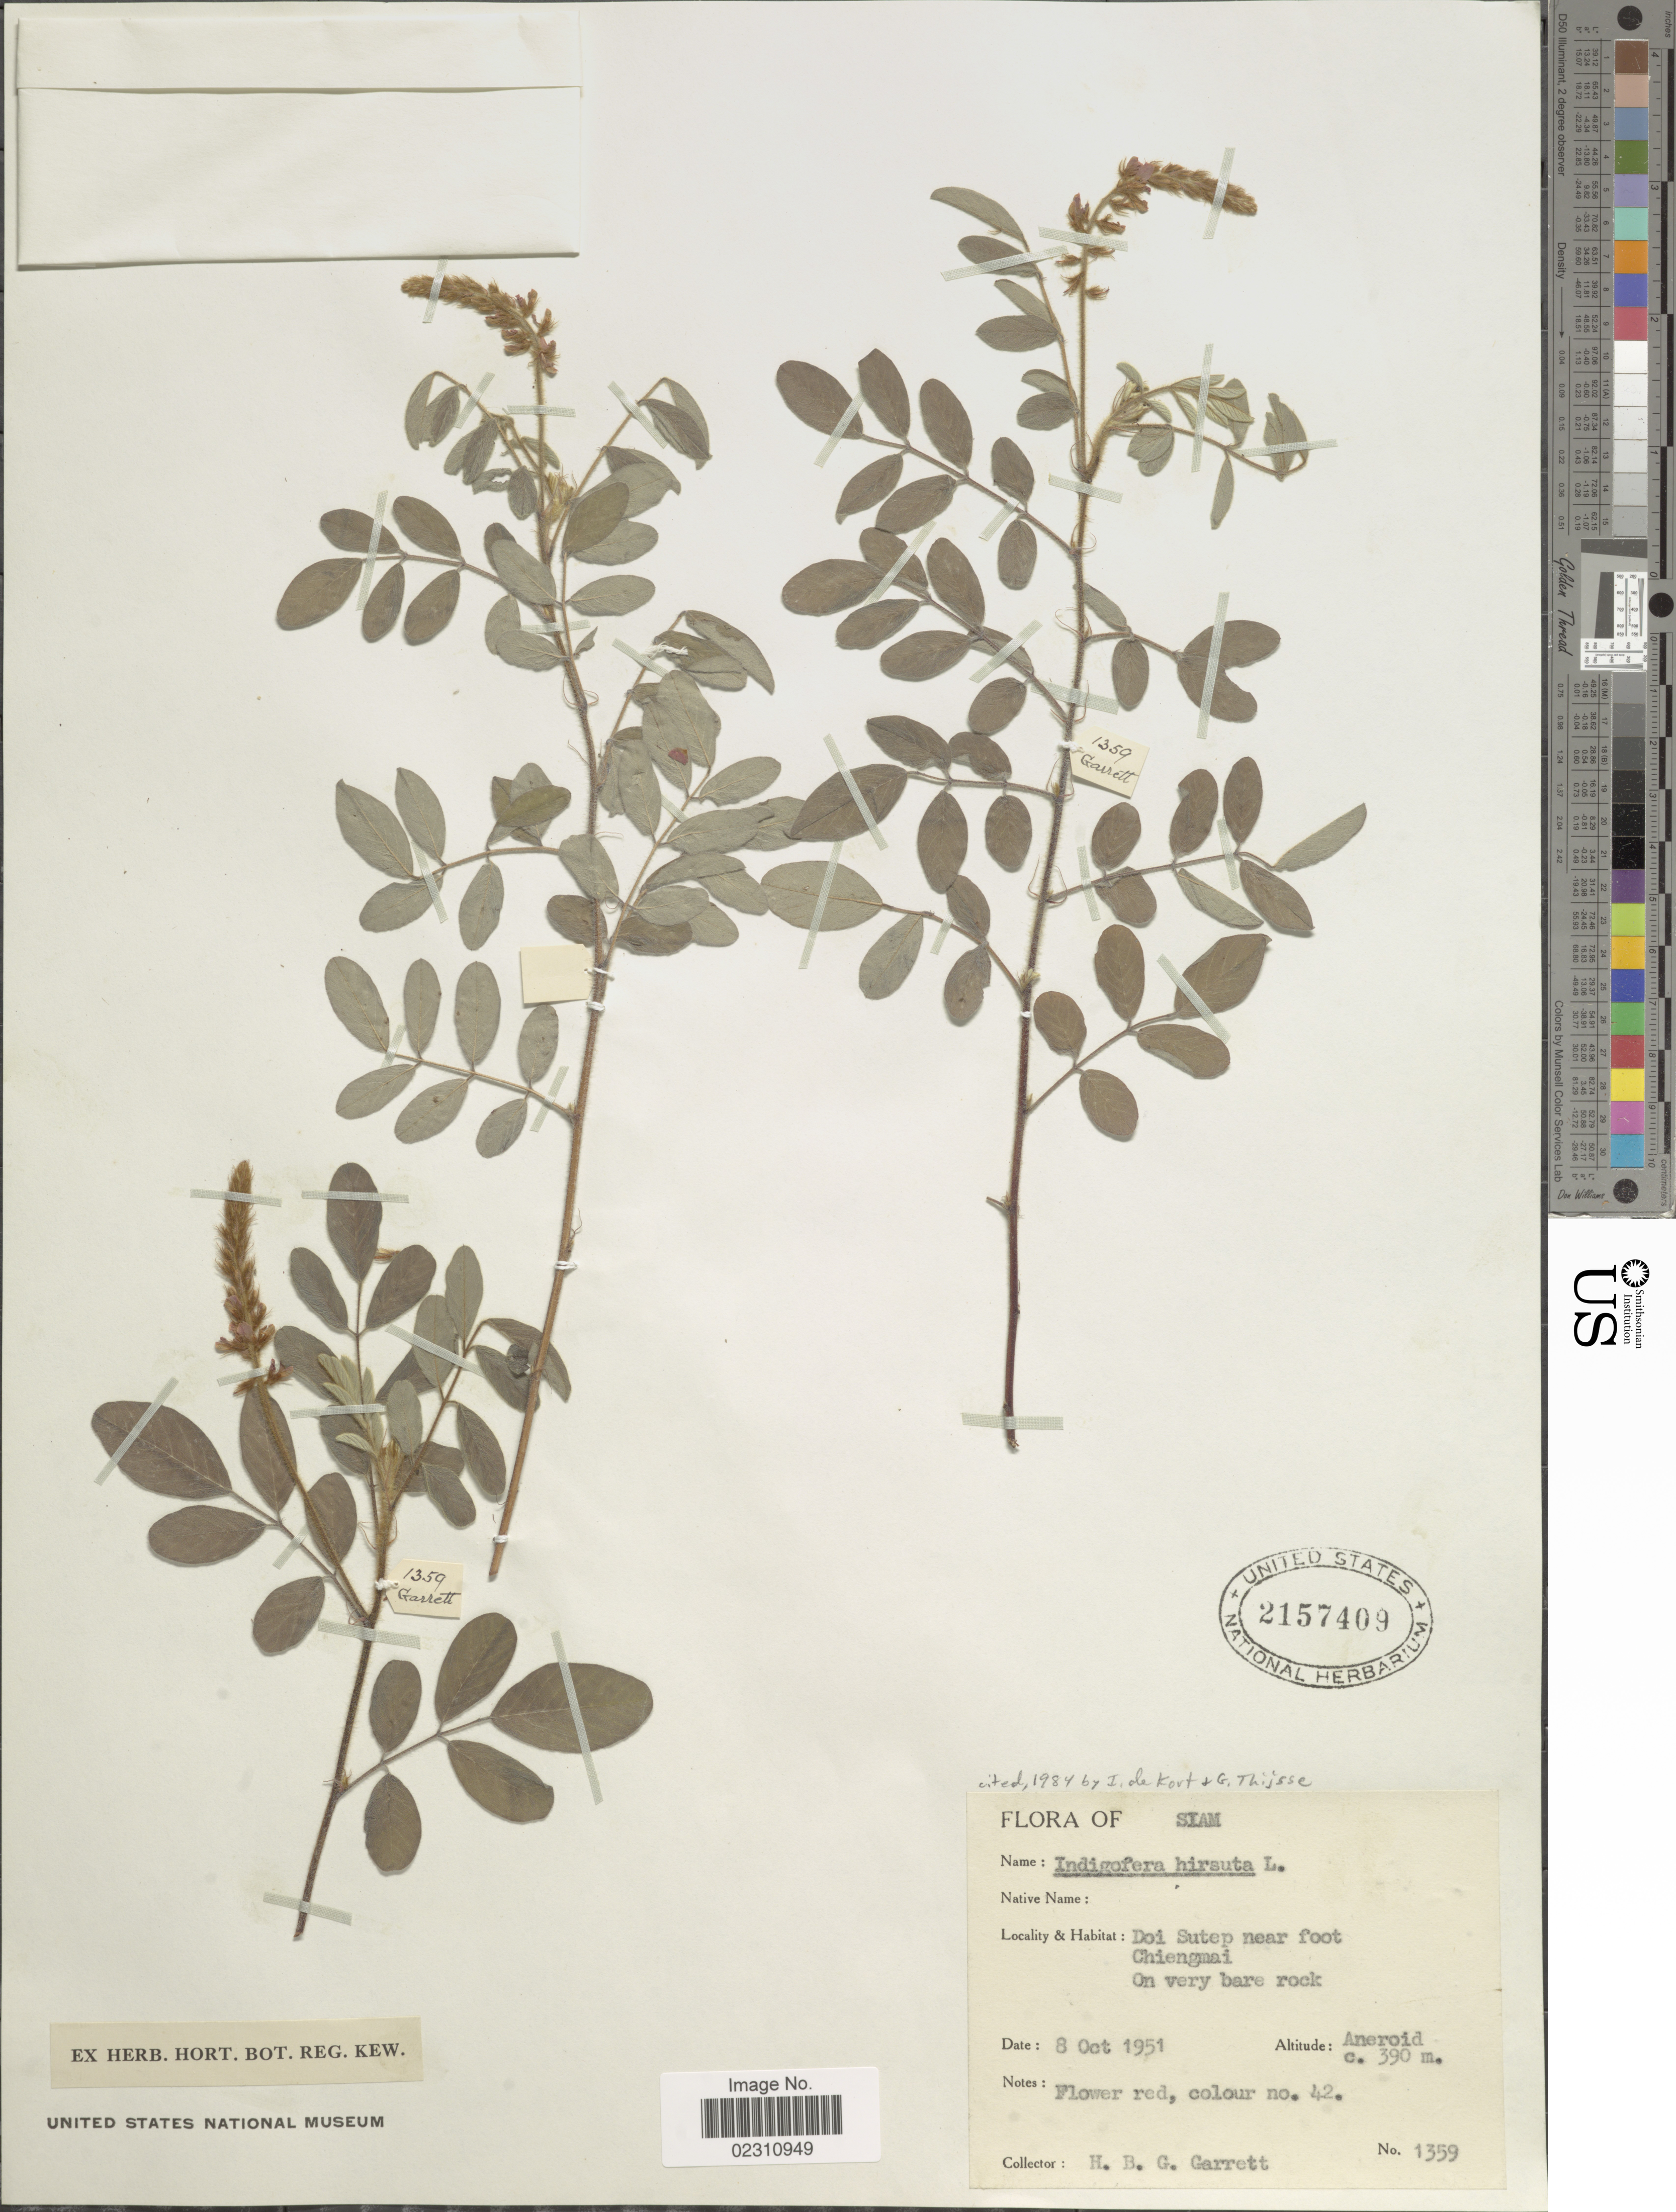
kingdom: Plantae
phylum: Tracheophyta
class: Magnoliopsida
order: Fabales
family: Fabaceae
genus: Indigofera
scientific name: Indigofera hirsuta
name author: L.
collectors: H. Garrett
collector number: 1359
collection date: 1951-10-08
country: Thailand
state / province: Chiang Mai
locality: Siam, Doi Sutep near foot Chiengmai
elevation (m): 390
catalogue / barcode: US 2157409